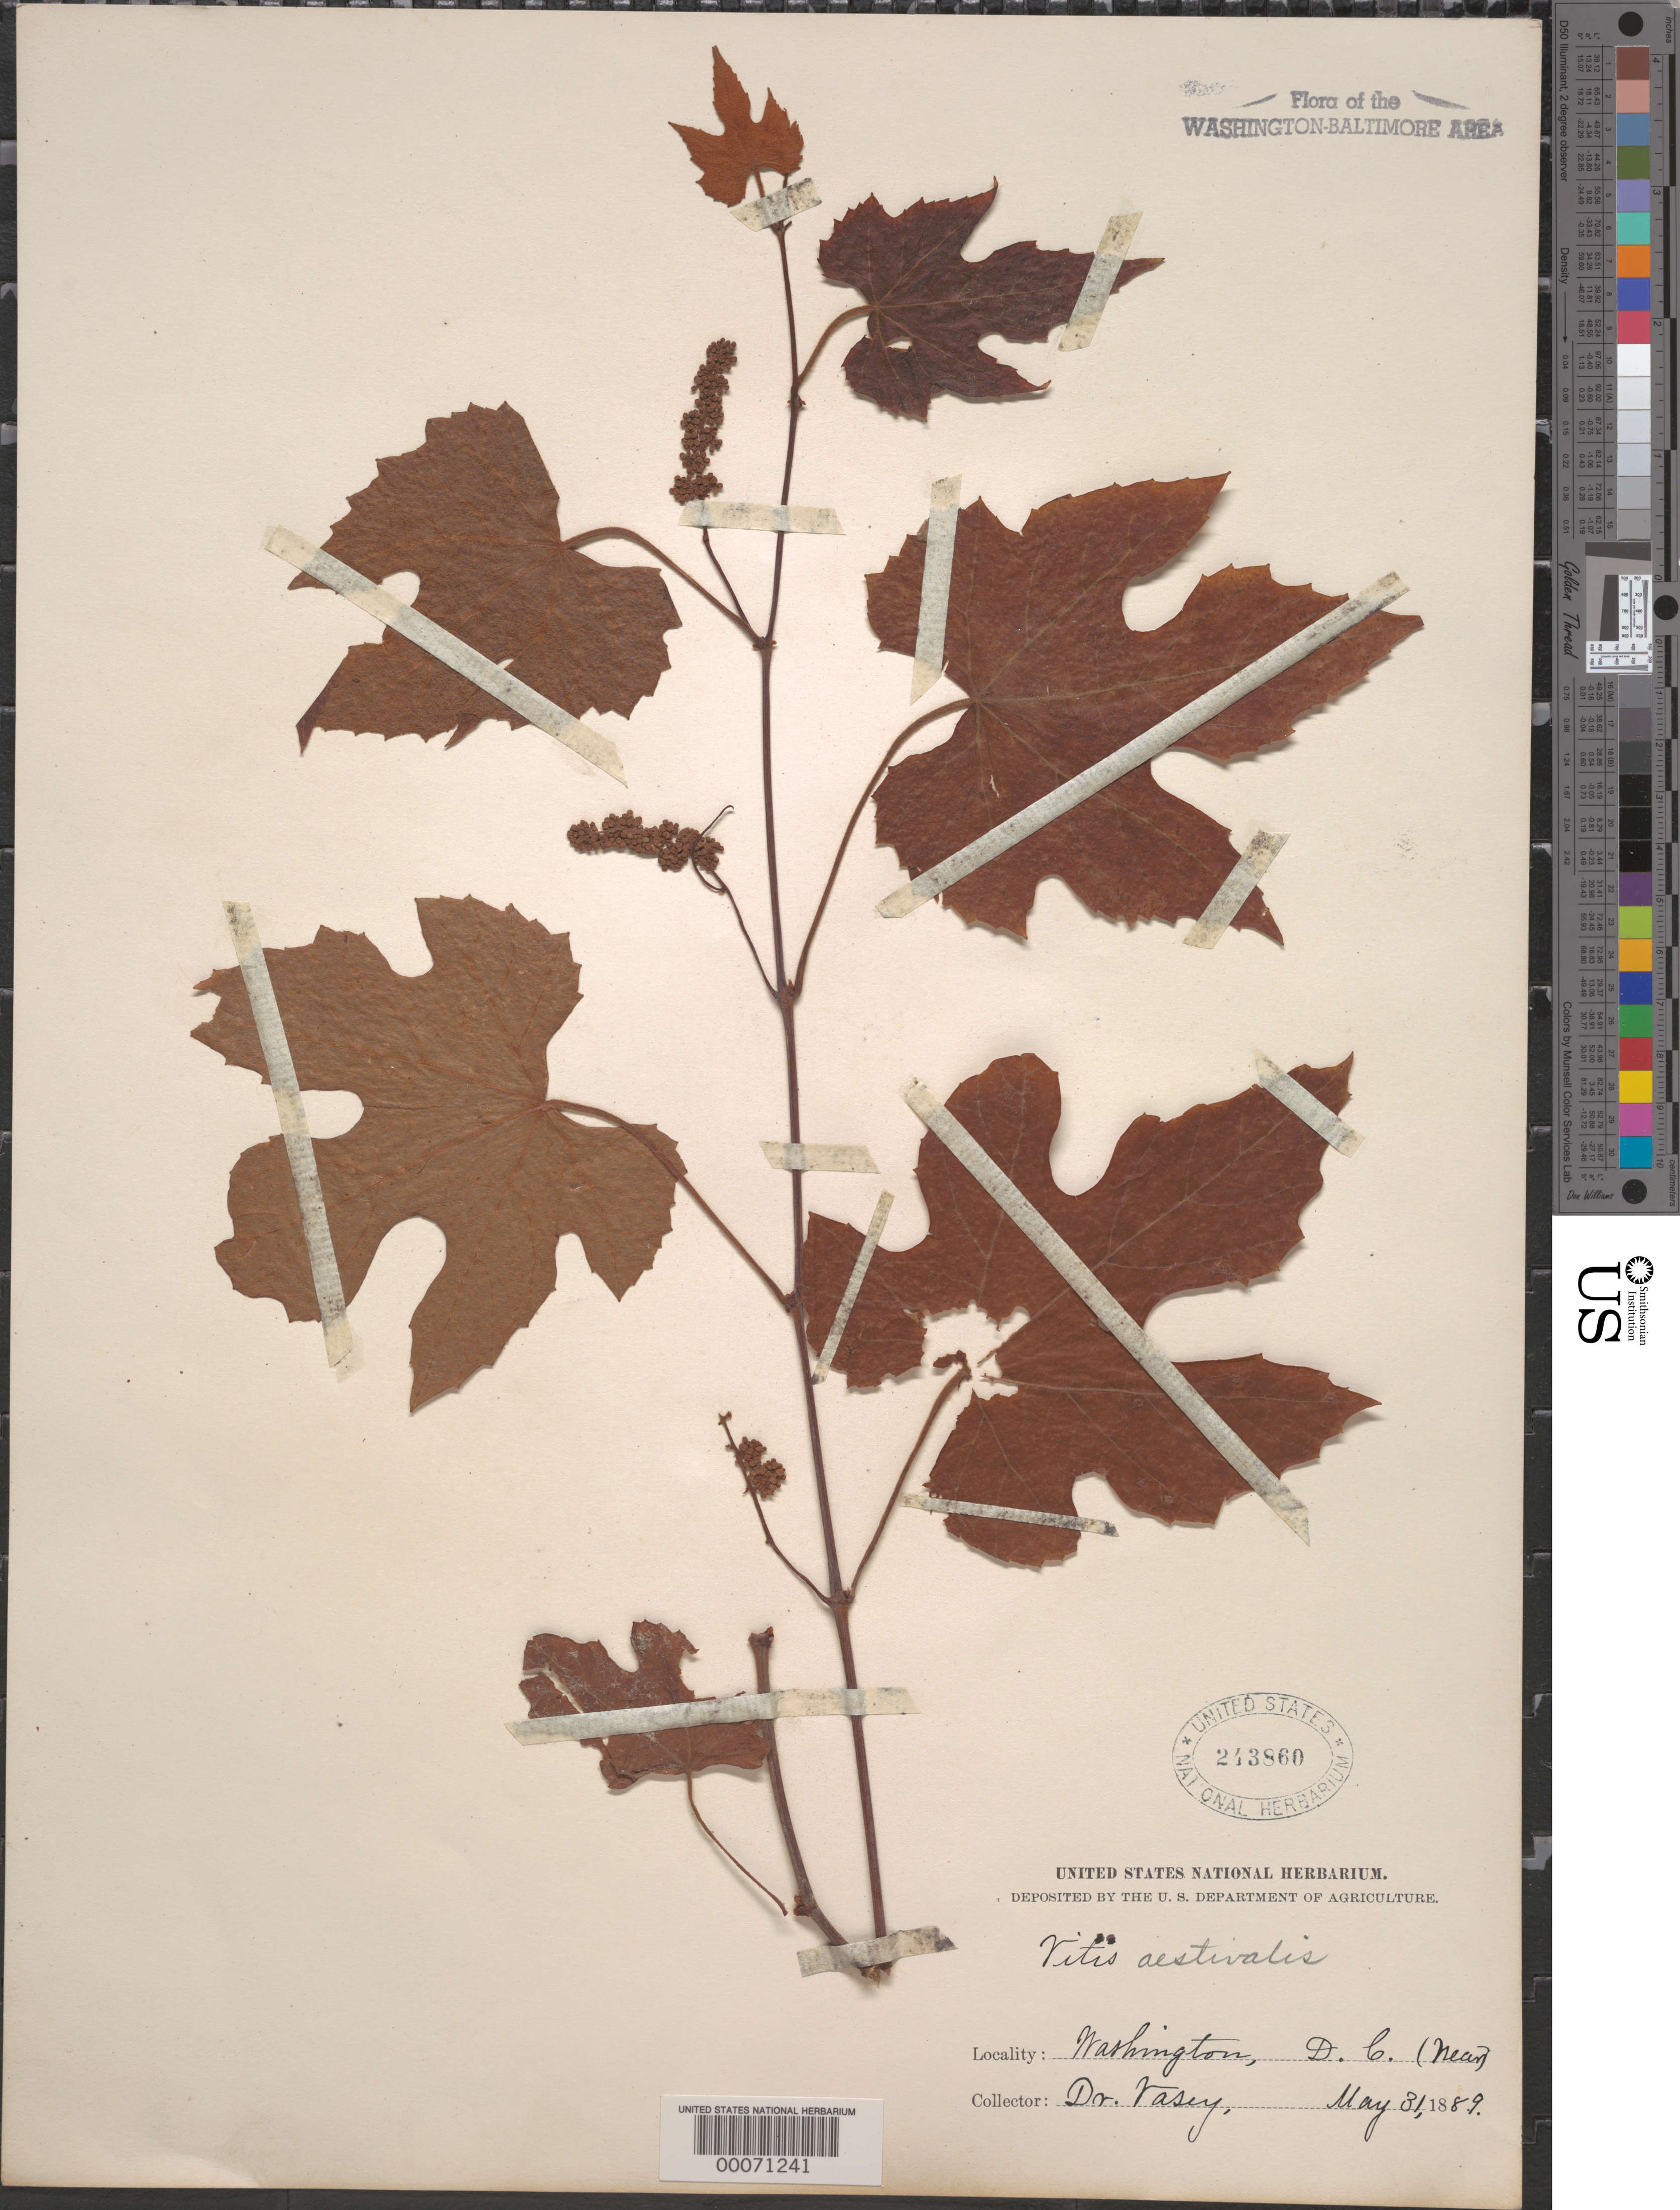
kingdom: Plantae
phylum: Tracheophyta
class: Magnoliopsida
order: Vitales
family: Vitaceae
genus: Vitis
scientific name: Vitis aestivalis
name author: Michx.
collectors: G. Vasey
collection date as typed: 31 May 1889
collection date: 1889-05-31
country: United States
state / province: District of Columbia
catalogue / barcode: US 243860